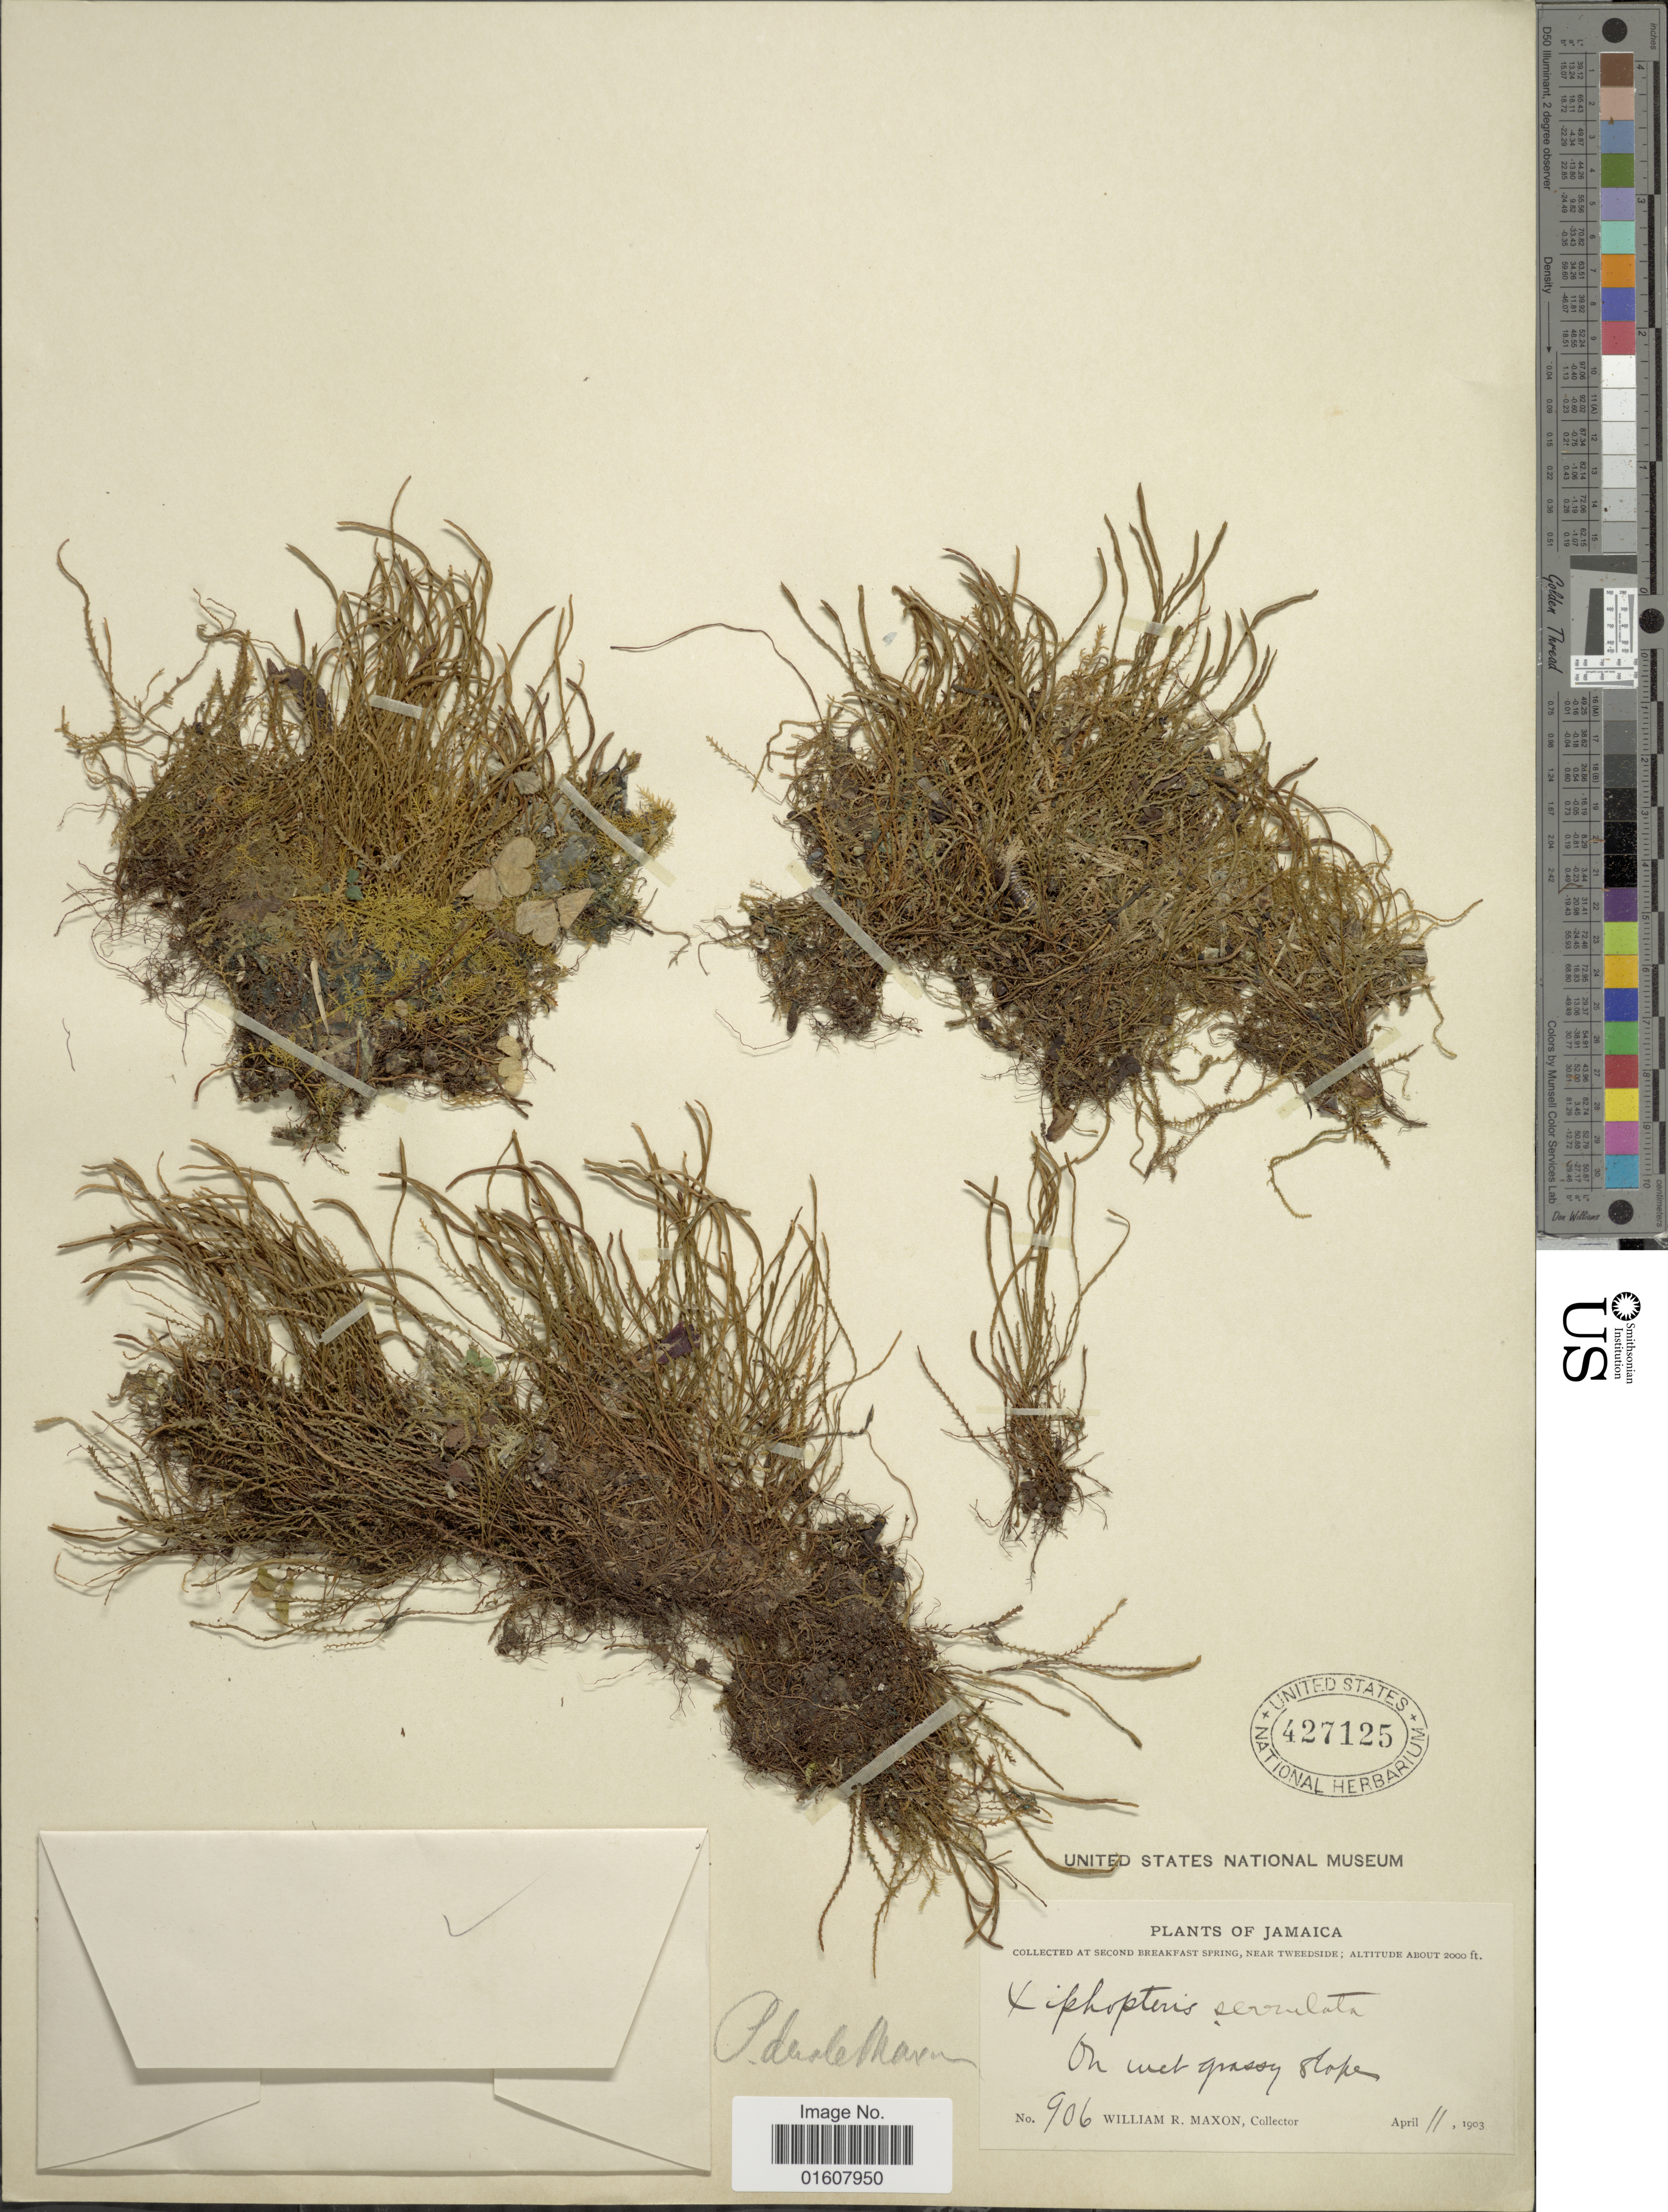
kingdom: Plantae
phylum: Tracheophyta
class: Polypodiopsida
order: Polypodiales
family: Polypodiaceae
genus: Cochlidium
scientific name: Cochlidium serrulatum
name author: (Sw.) L.E. Bishop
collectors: W. R. Maxon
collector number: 906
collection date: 1903-04-11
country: Jamaica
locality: Second Breakfast Spring, near Tweedside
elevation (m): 610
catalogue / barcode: US 427125